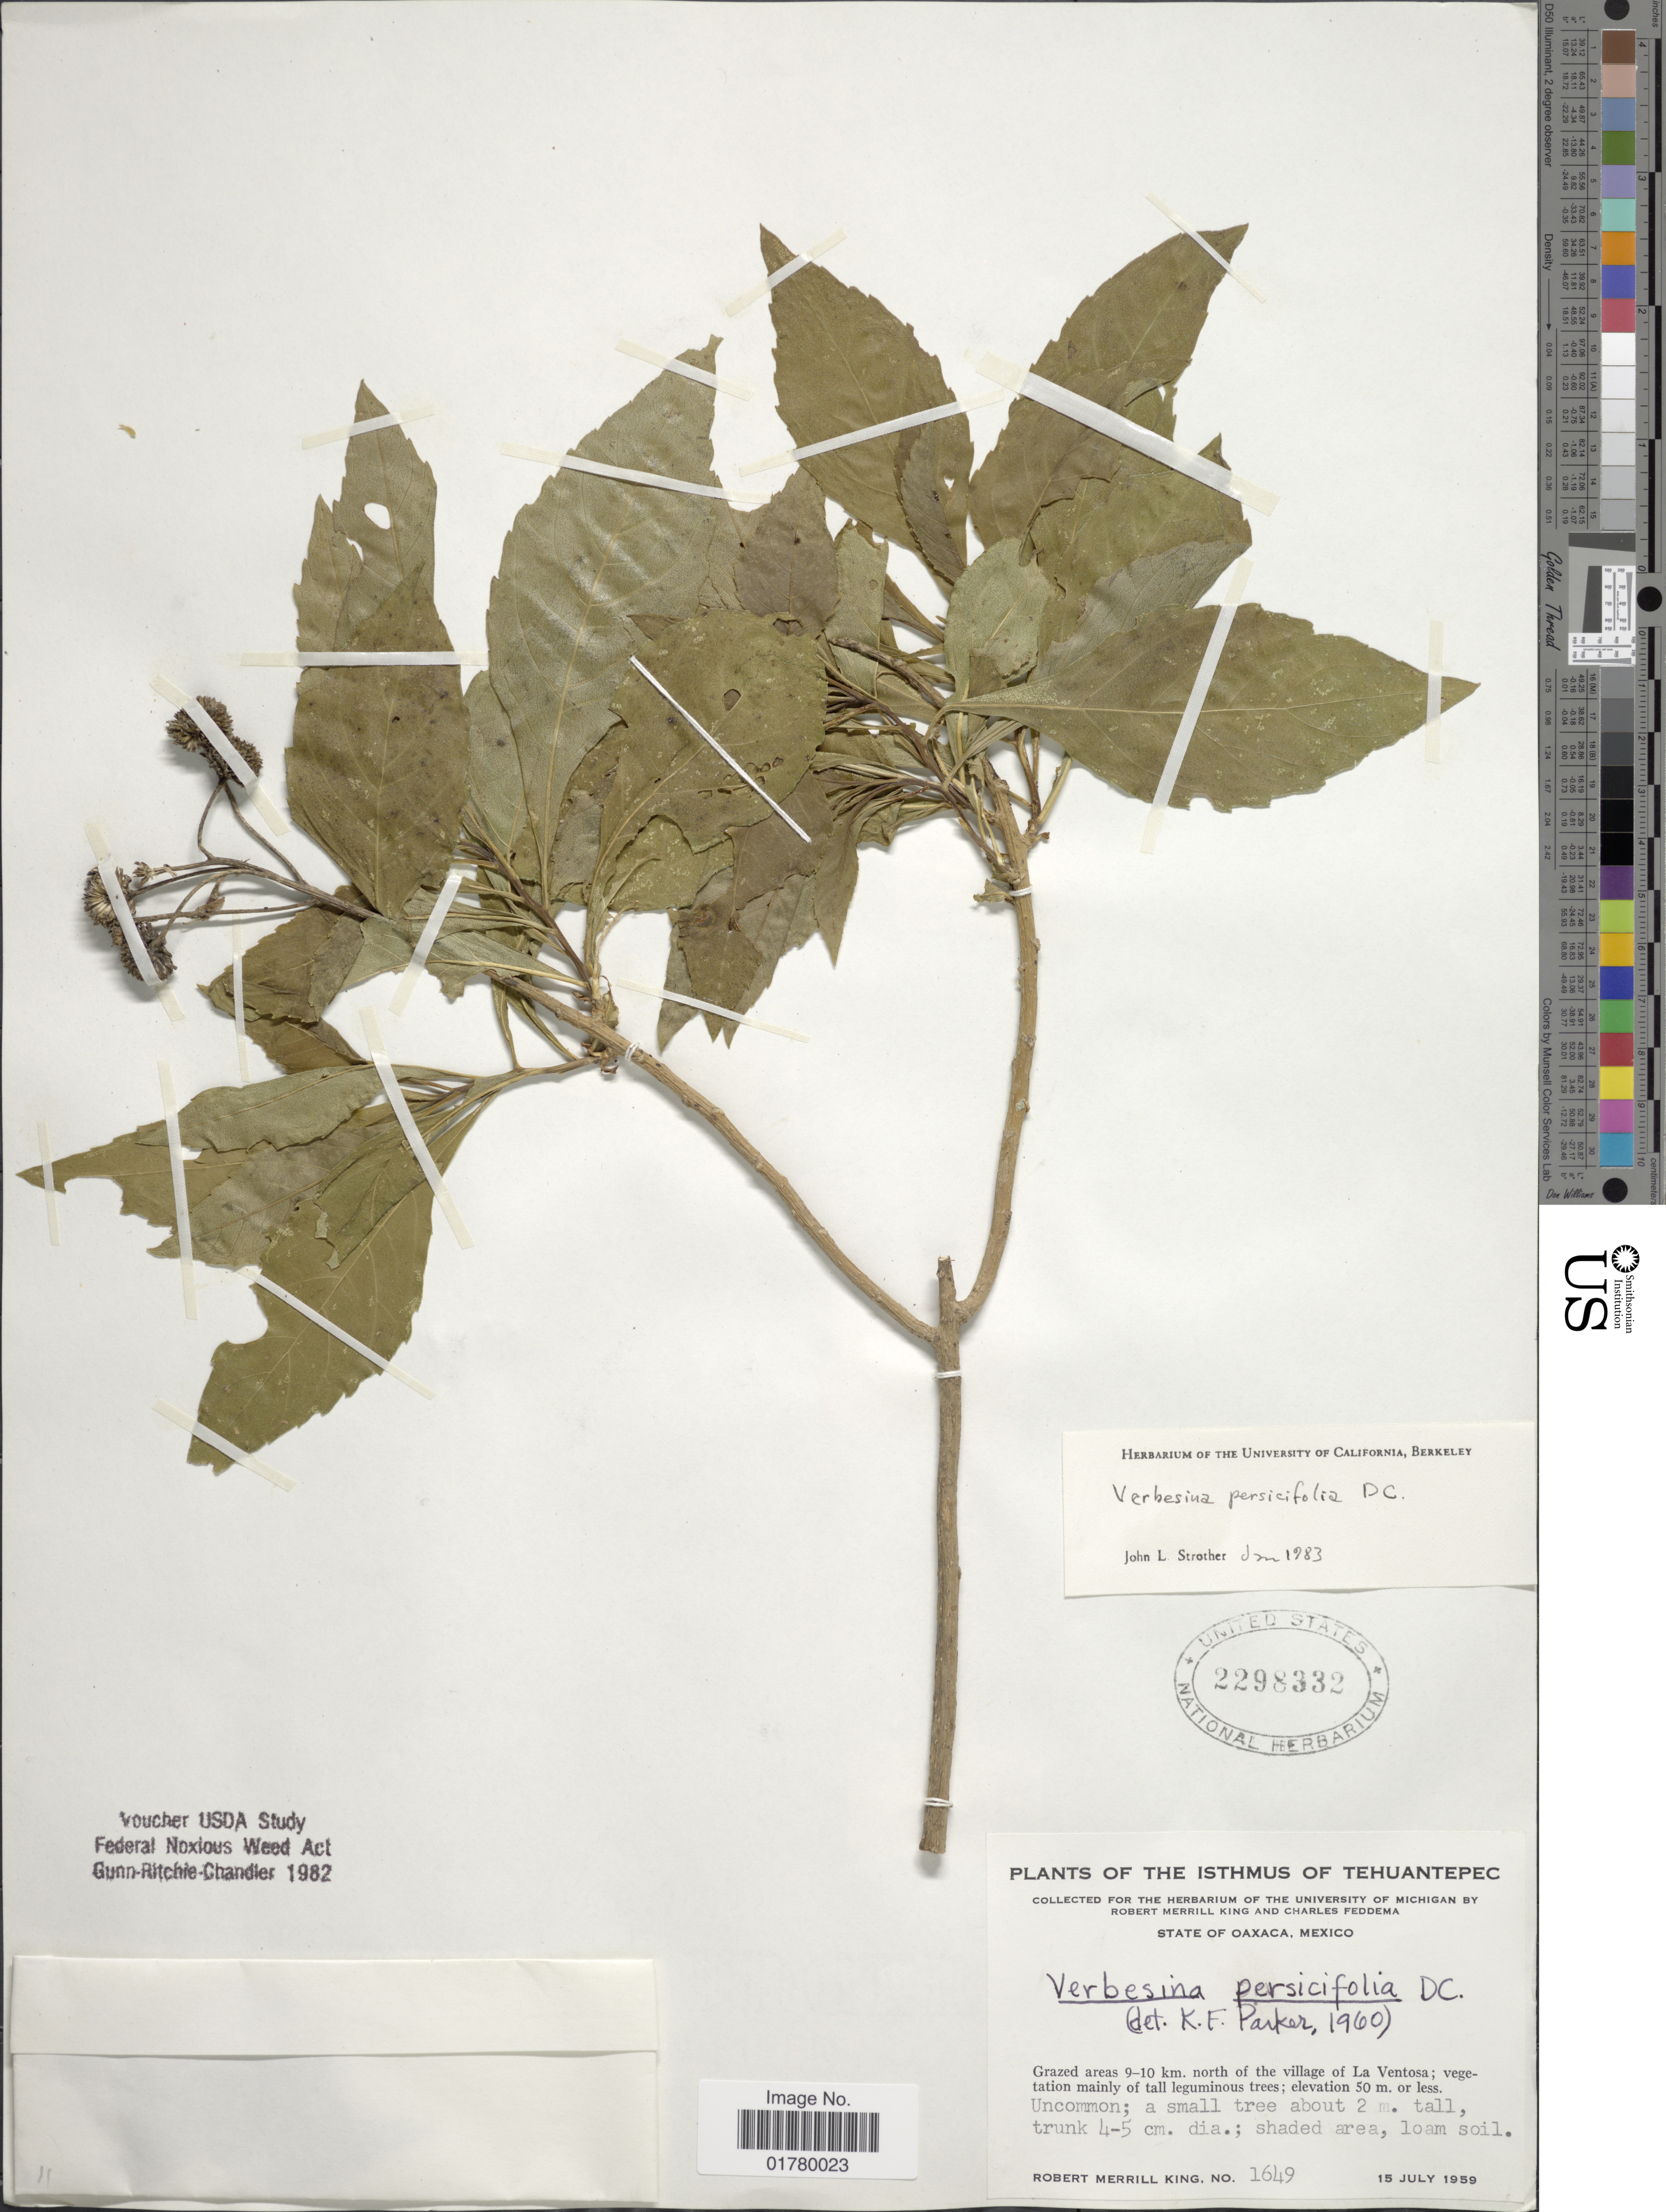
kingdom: Plantae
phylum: Tracheophyta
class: Magnoliopsida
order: Asterales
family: Asteraceae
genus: Verbesina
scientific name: Verbesina persicifolia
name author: DC.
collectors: R. M. King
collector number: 1649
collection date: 1959-07-15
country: Mexico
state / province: Oaxaca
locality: The Isthmus of Tehuantepec, Grazed areas 9-10 km. north of the village of La Ventosa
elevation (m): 50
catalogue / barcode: US 2298332